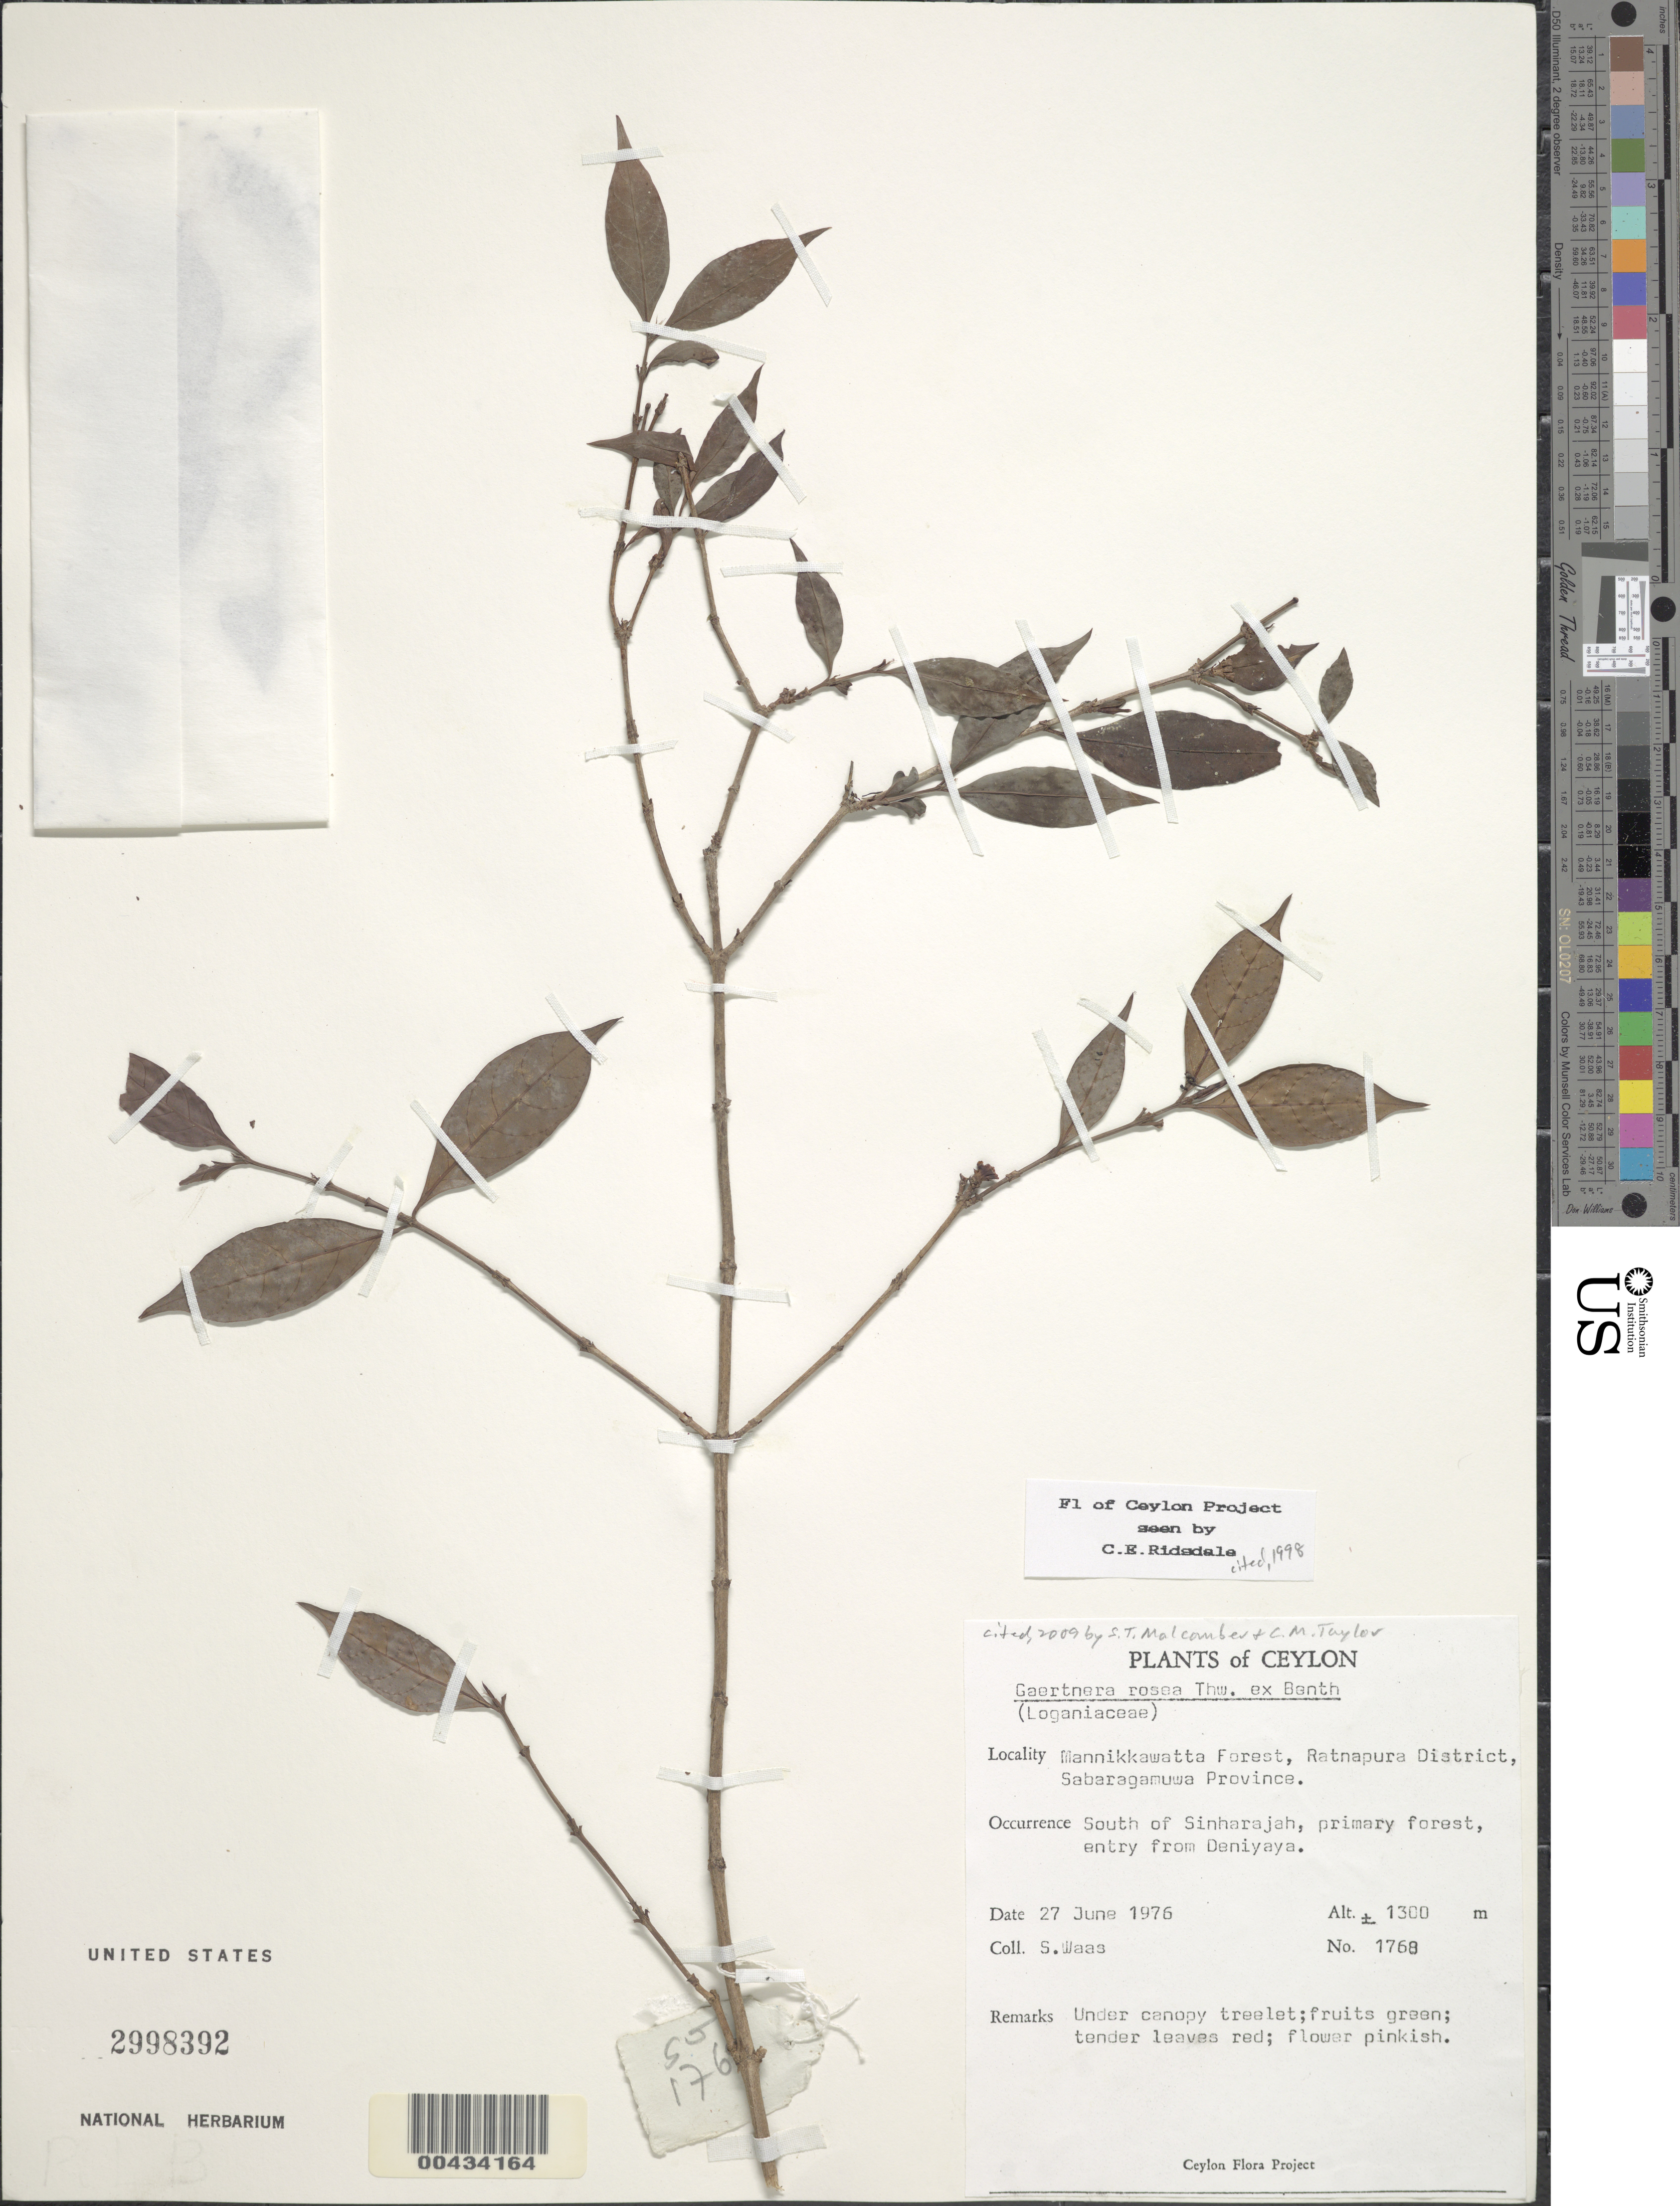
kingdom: Plantae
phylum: Tracheophyta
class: Magnoliopsida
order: Gentianales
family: Rubiaceae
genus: Gaertnera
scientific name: Gaertnera rosea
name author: Thwaites ex Benth.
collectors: S. Waas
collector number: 1768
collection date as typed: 27 Jun 1976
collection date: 1976-06-27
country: Sri Lanka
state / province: Sabaragamuwa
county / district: Ratnapura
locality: Mannikkawatta Forest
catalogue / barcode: US 2998392